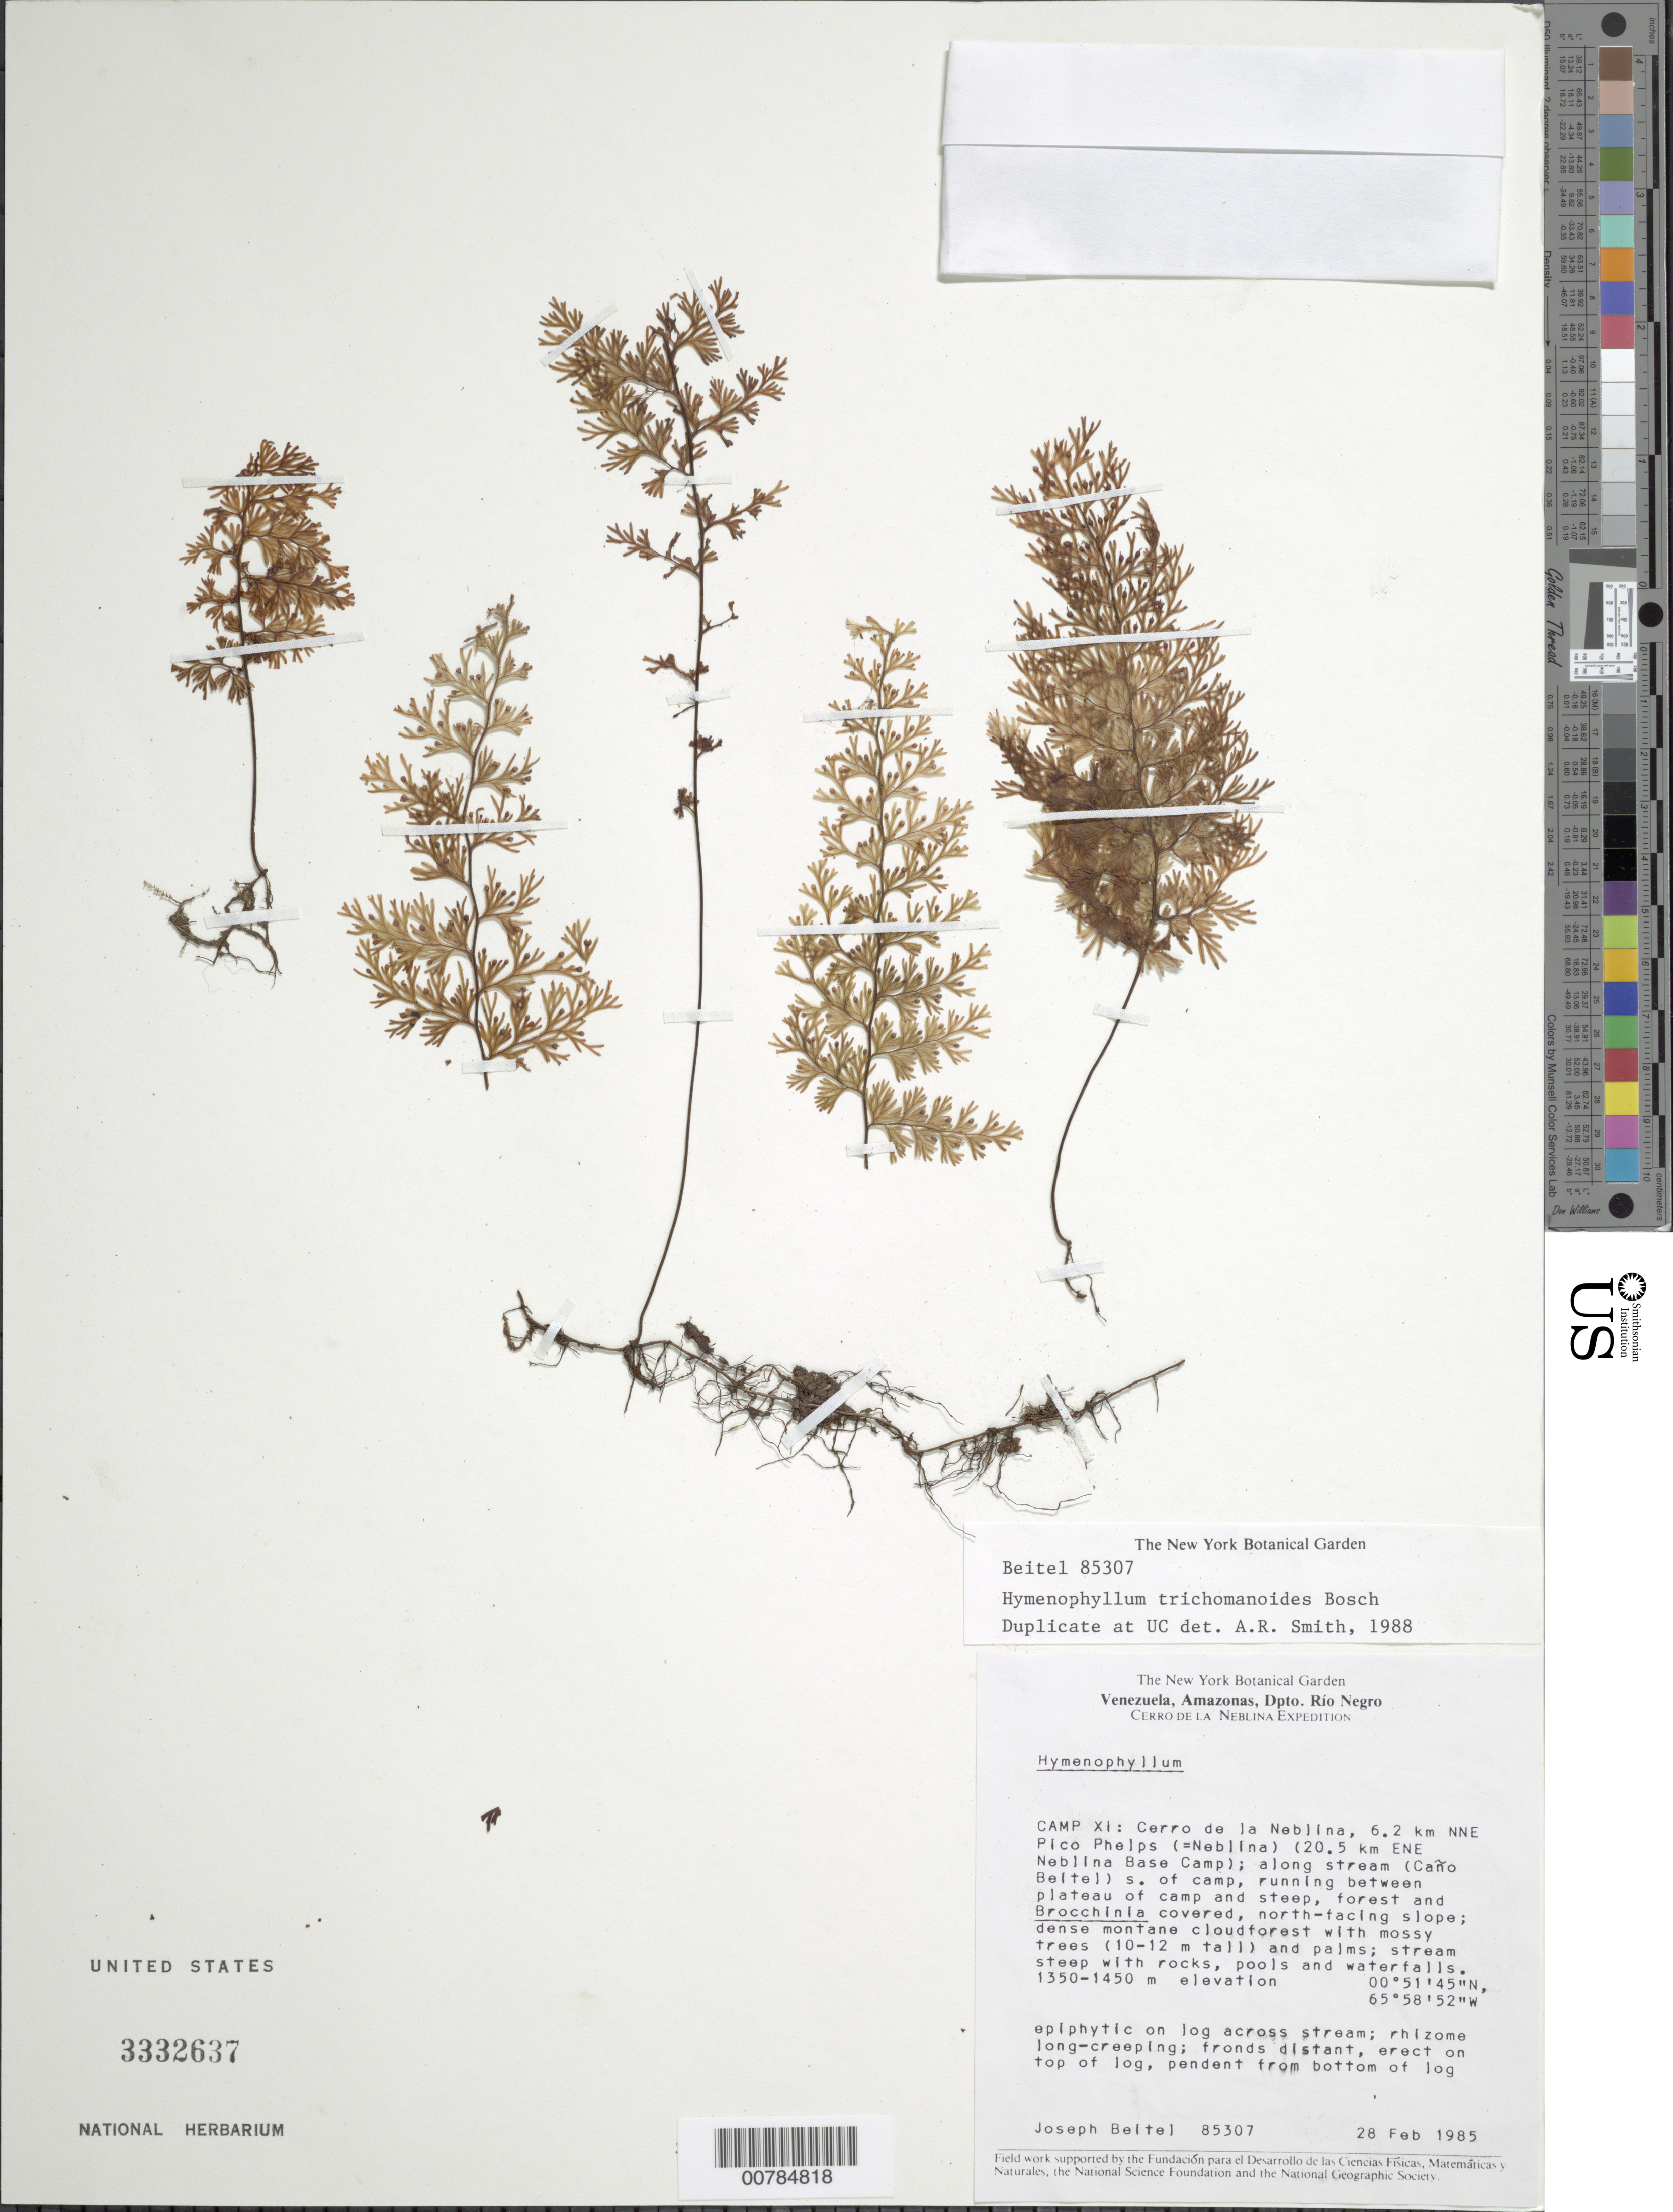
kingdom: Plantae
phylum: Tracheophyta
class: Polypodiopsida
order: Hymenophyllales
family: Hymenophyllaceae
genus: Hymenophyllum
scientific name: Hymenophyllum trichomanoides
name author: Bosch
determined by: Smith, Alan R., (UC)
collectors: J. M. Beitel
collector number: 85307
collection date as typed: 28-Feb-85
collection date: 1985-02-28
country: Venezuela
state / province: Amazonas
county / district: Río Negro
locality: Cerro de la Neblina, Camp XI, 6.2 km NNE Pico Phelps (= Neblina) (20.5 km ENE Neblina Base Camp), along stream (Caño Beiltel) S of camp, running between plateau of camp and steep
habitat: Dense montane cloud forest with mossy trees (10-12 m tall) and palms; stream steep with rocks, pools and waterfalls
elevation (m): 1350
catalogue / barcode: US 3332637